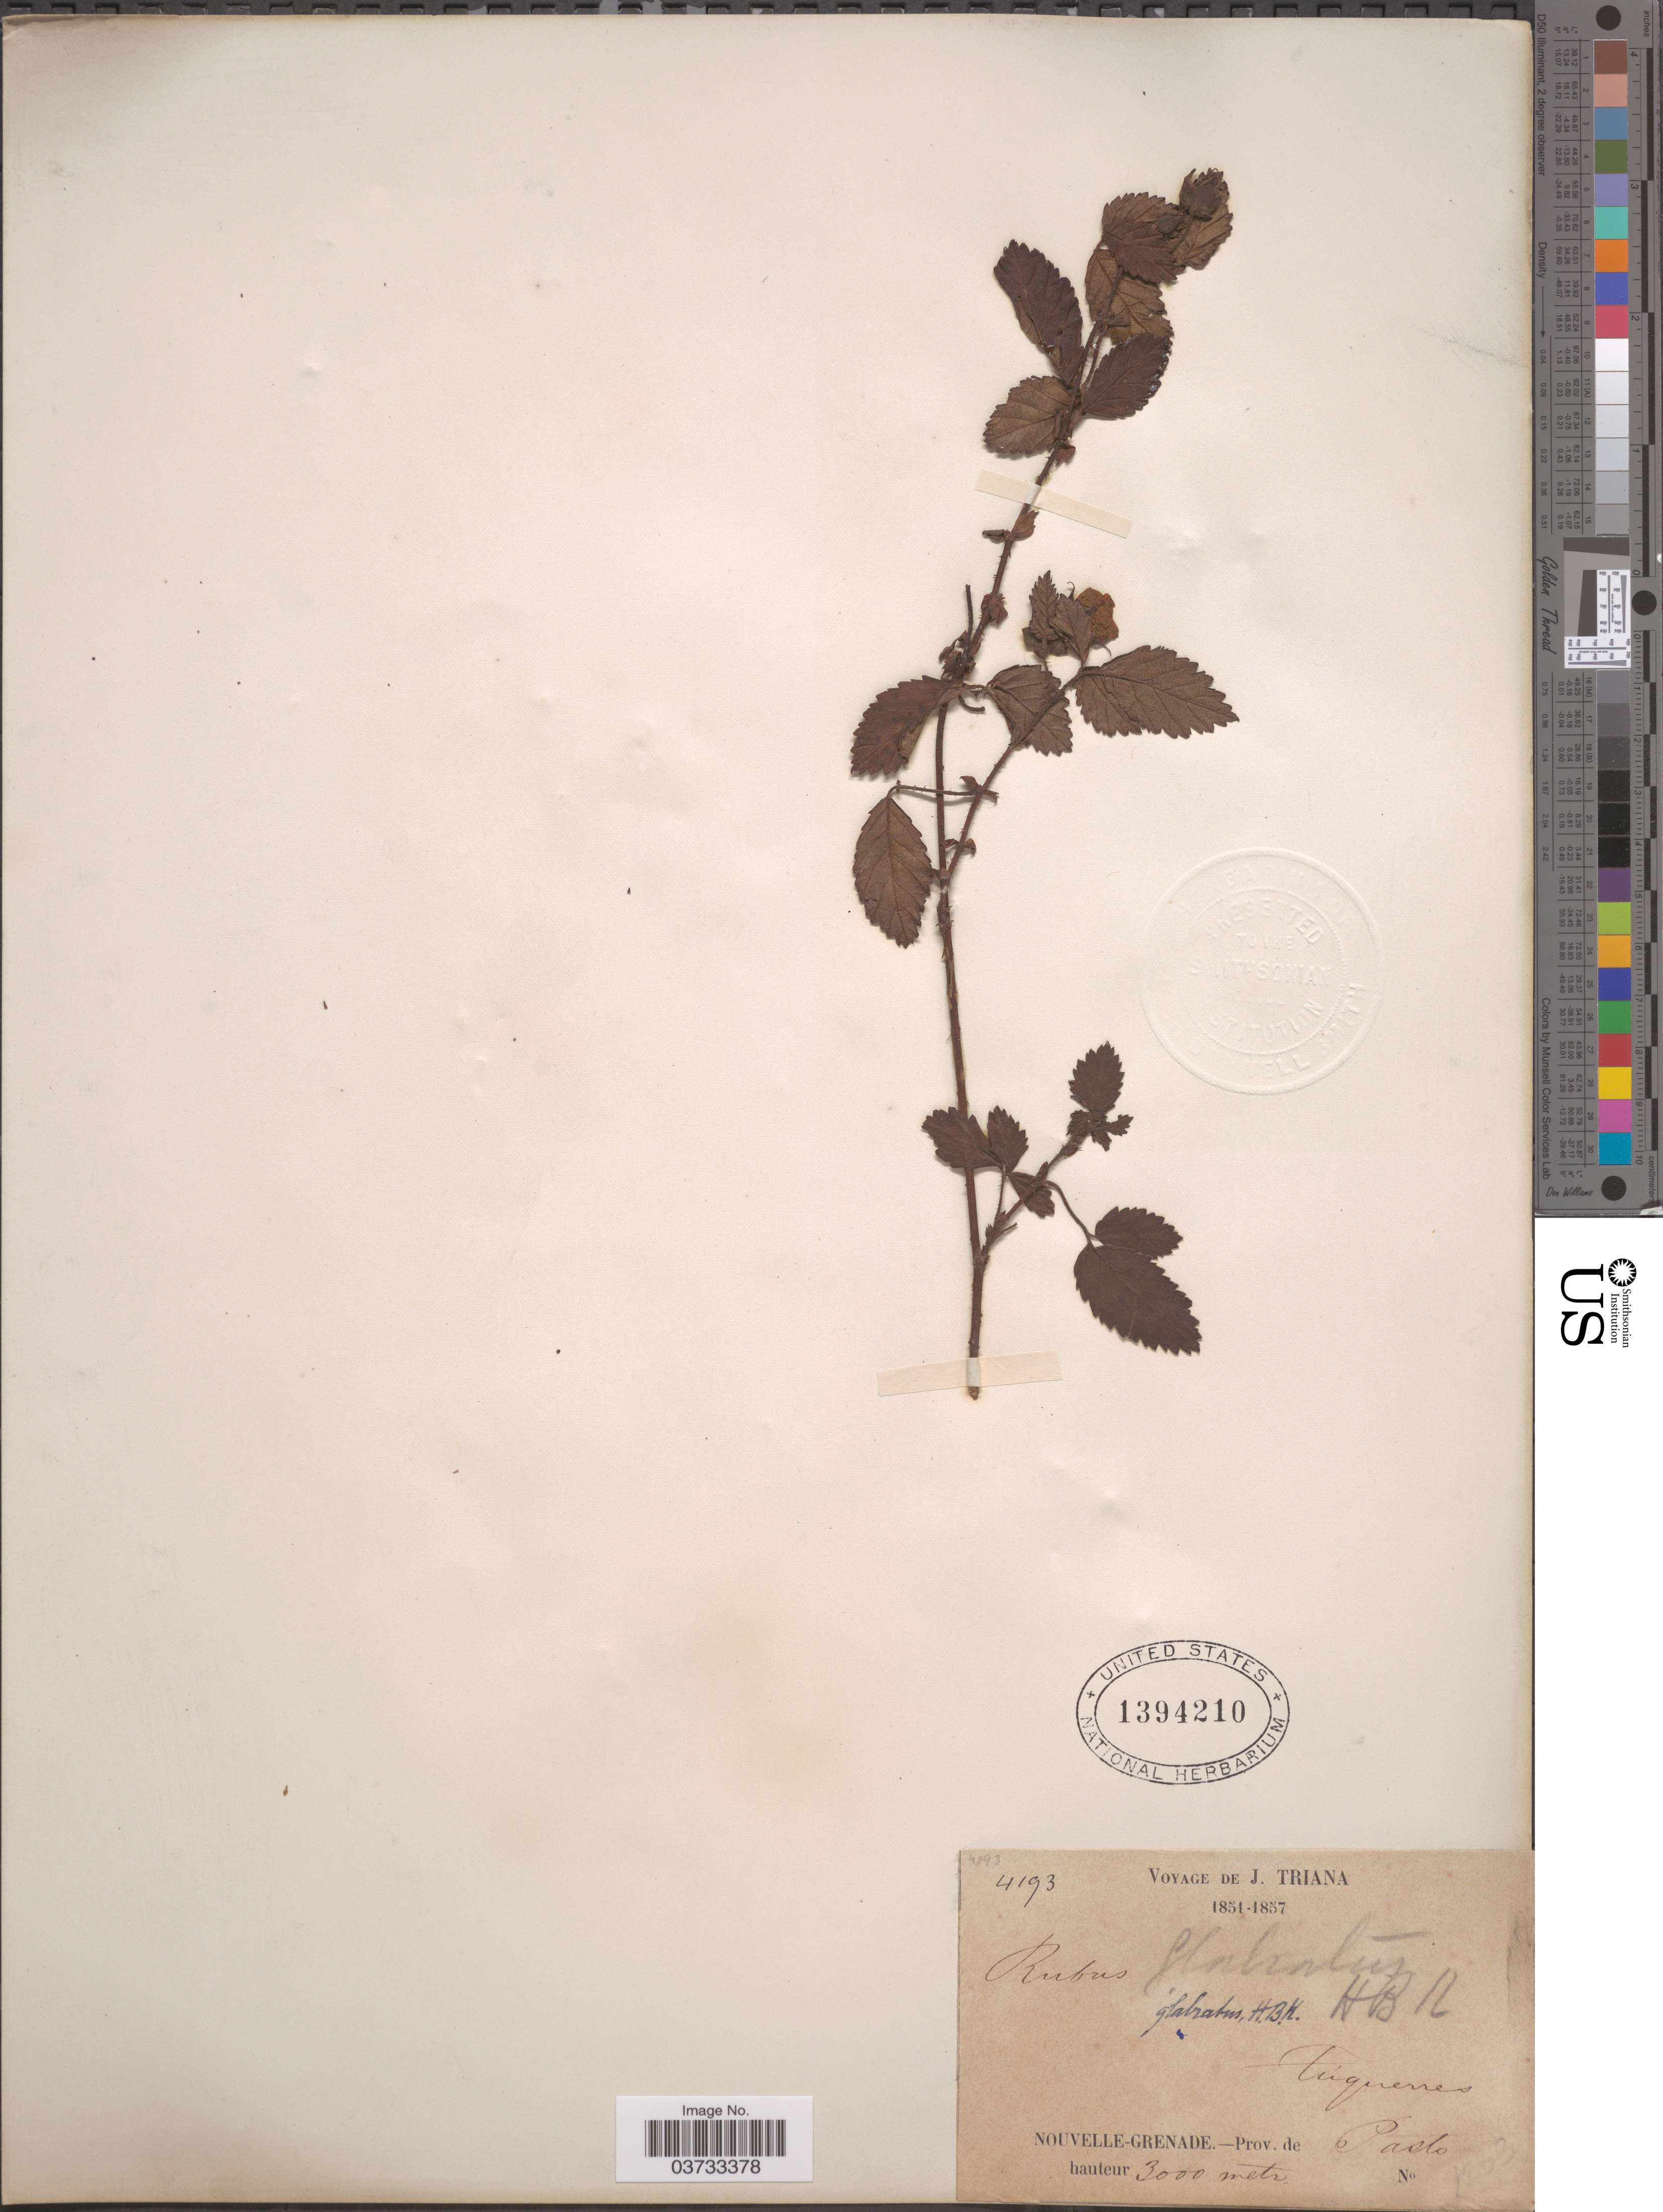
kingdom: Plantae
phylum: Tracheophyta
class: Magnoliopsida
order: Rosales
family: Rosaceae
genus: Rubus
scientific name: Rubus glabratus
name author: Kunth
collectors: J. Triana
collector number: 4193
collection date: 1851/1857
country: Colombia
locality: Túquerres Nouvelle-Grenade.-Prov. de Pasto.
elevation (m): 30000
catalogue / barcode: US 1394210